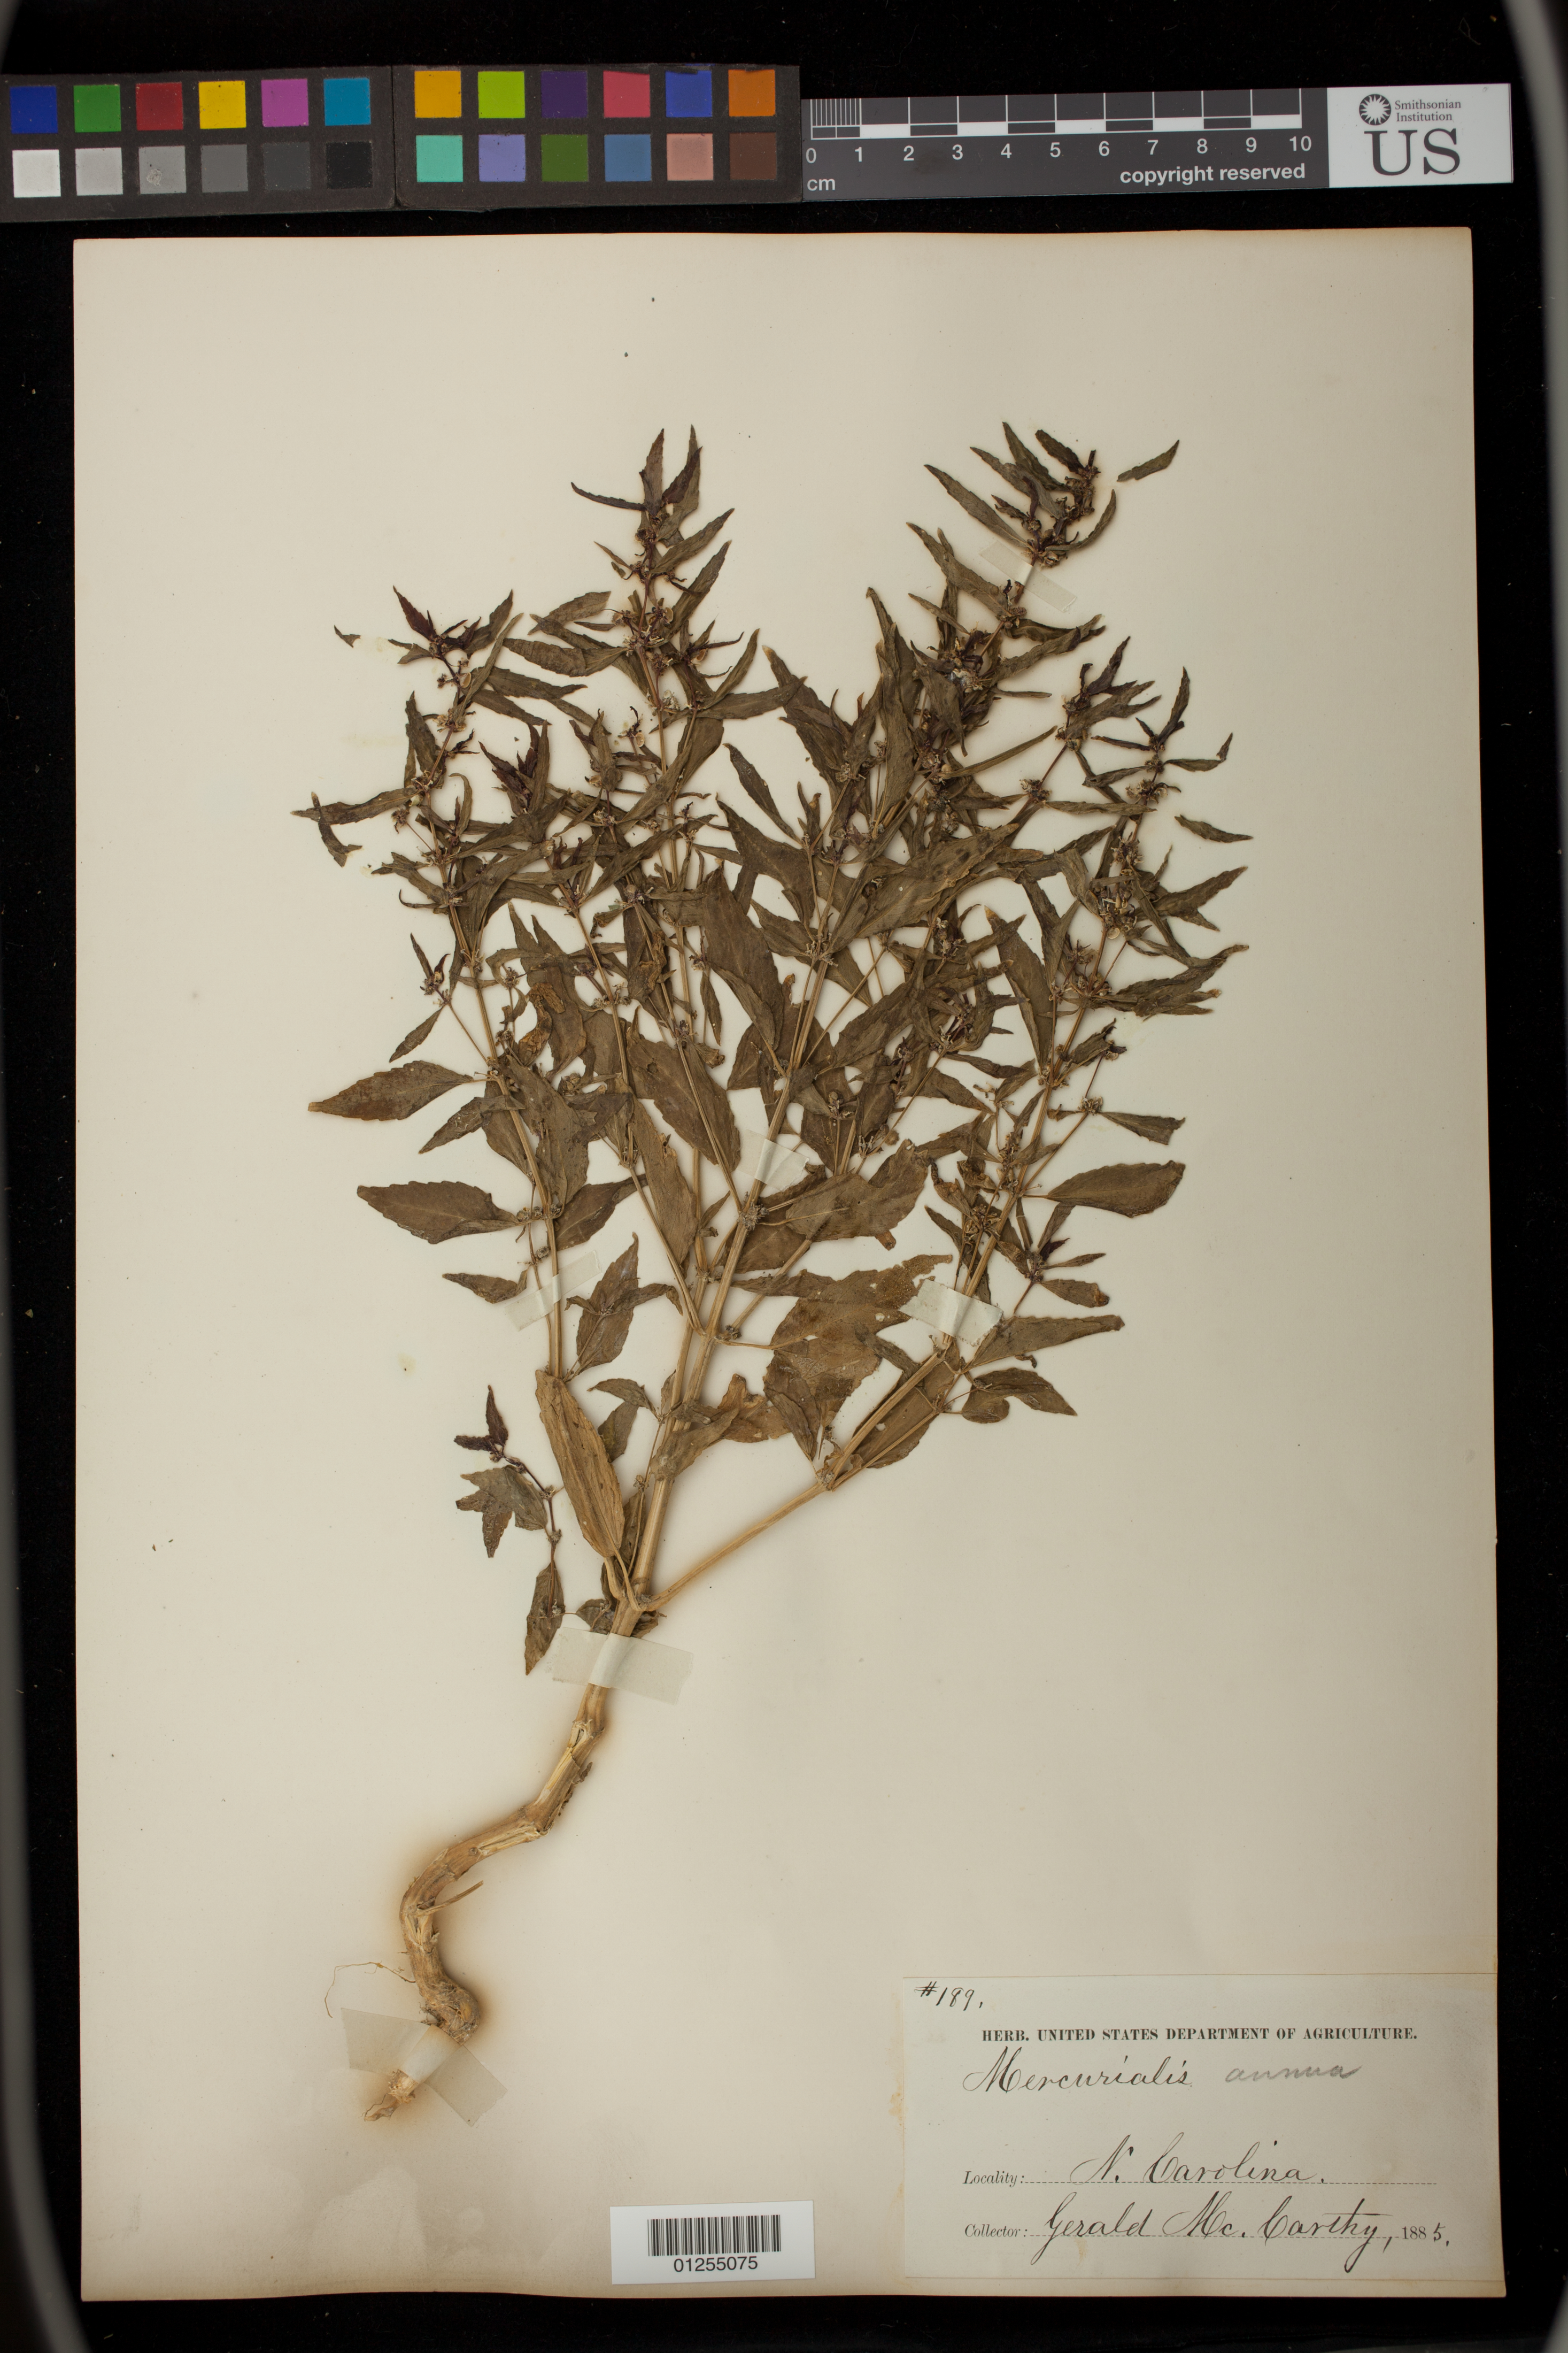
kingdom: Plantae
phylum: Tracheophyta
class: Magnoliopsida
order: Malpighiales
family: Euphorbiaceae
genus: Mercurialis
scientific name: Mercurialis annua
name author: L.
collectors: G. McCarthy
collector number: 189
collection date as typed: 1885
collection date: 1885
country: United States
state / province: North Carolina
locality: Wilmington